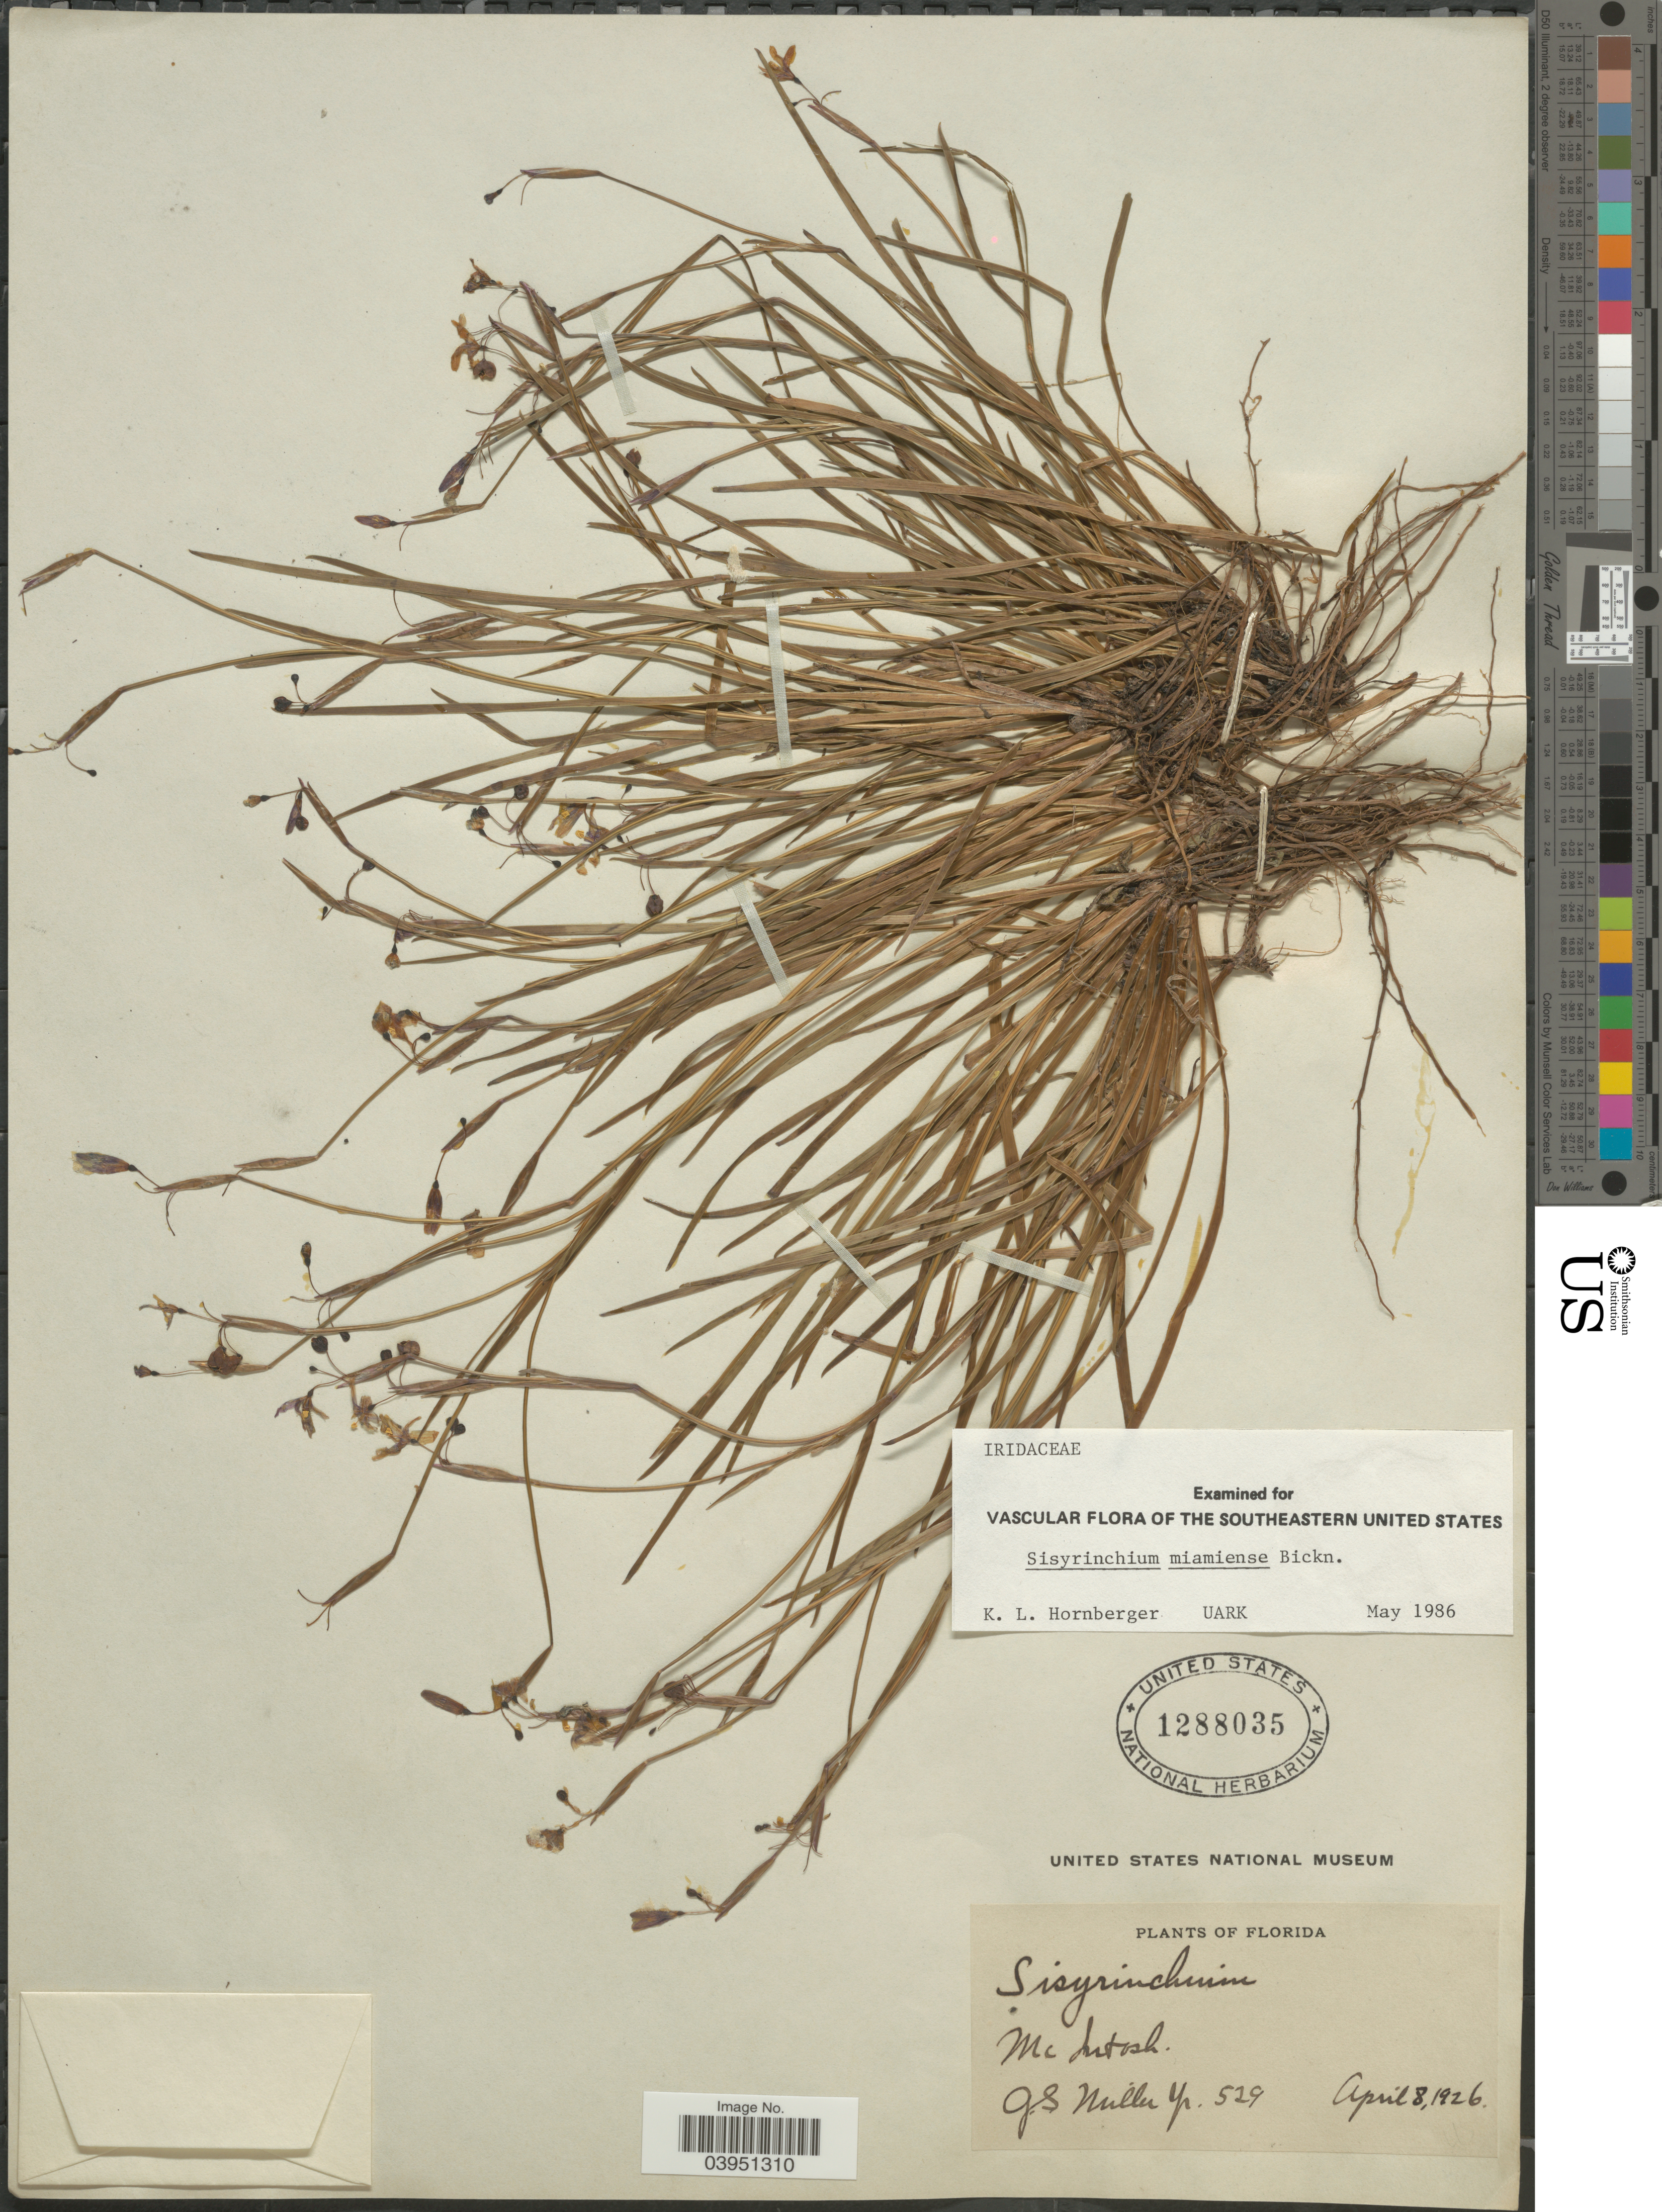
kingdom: Plantae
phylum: Tracheophyta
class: Liliopsida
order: Asparagales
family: Iridaceae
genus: Sisyrinchium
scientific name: Sisyrinchium miamiense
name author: E.P. Bicknell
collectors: G. S. Miller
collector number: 529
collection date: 1926-04-08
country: United States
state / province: Florida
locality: Mc Intosh.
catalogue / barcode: US 1288035